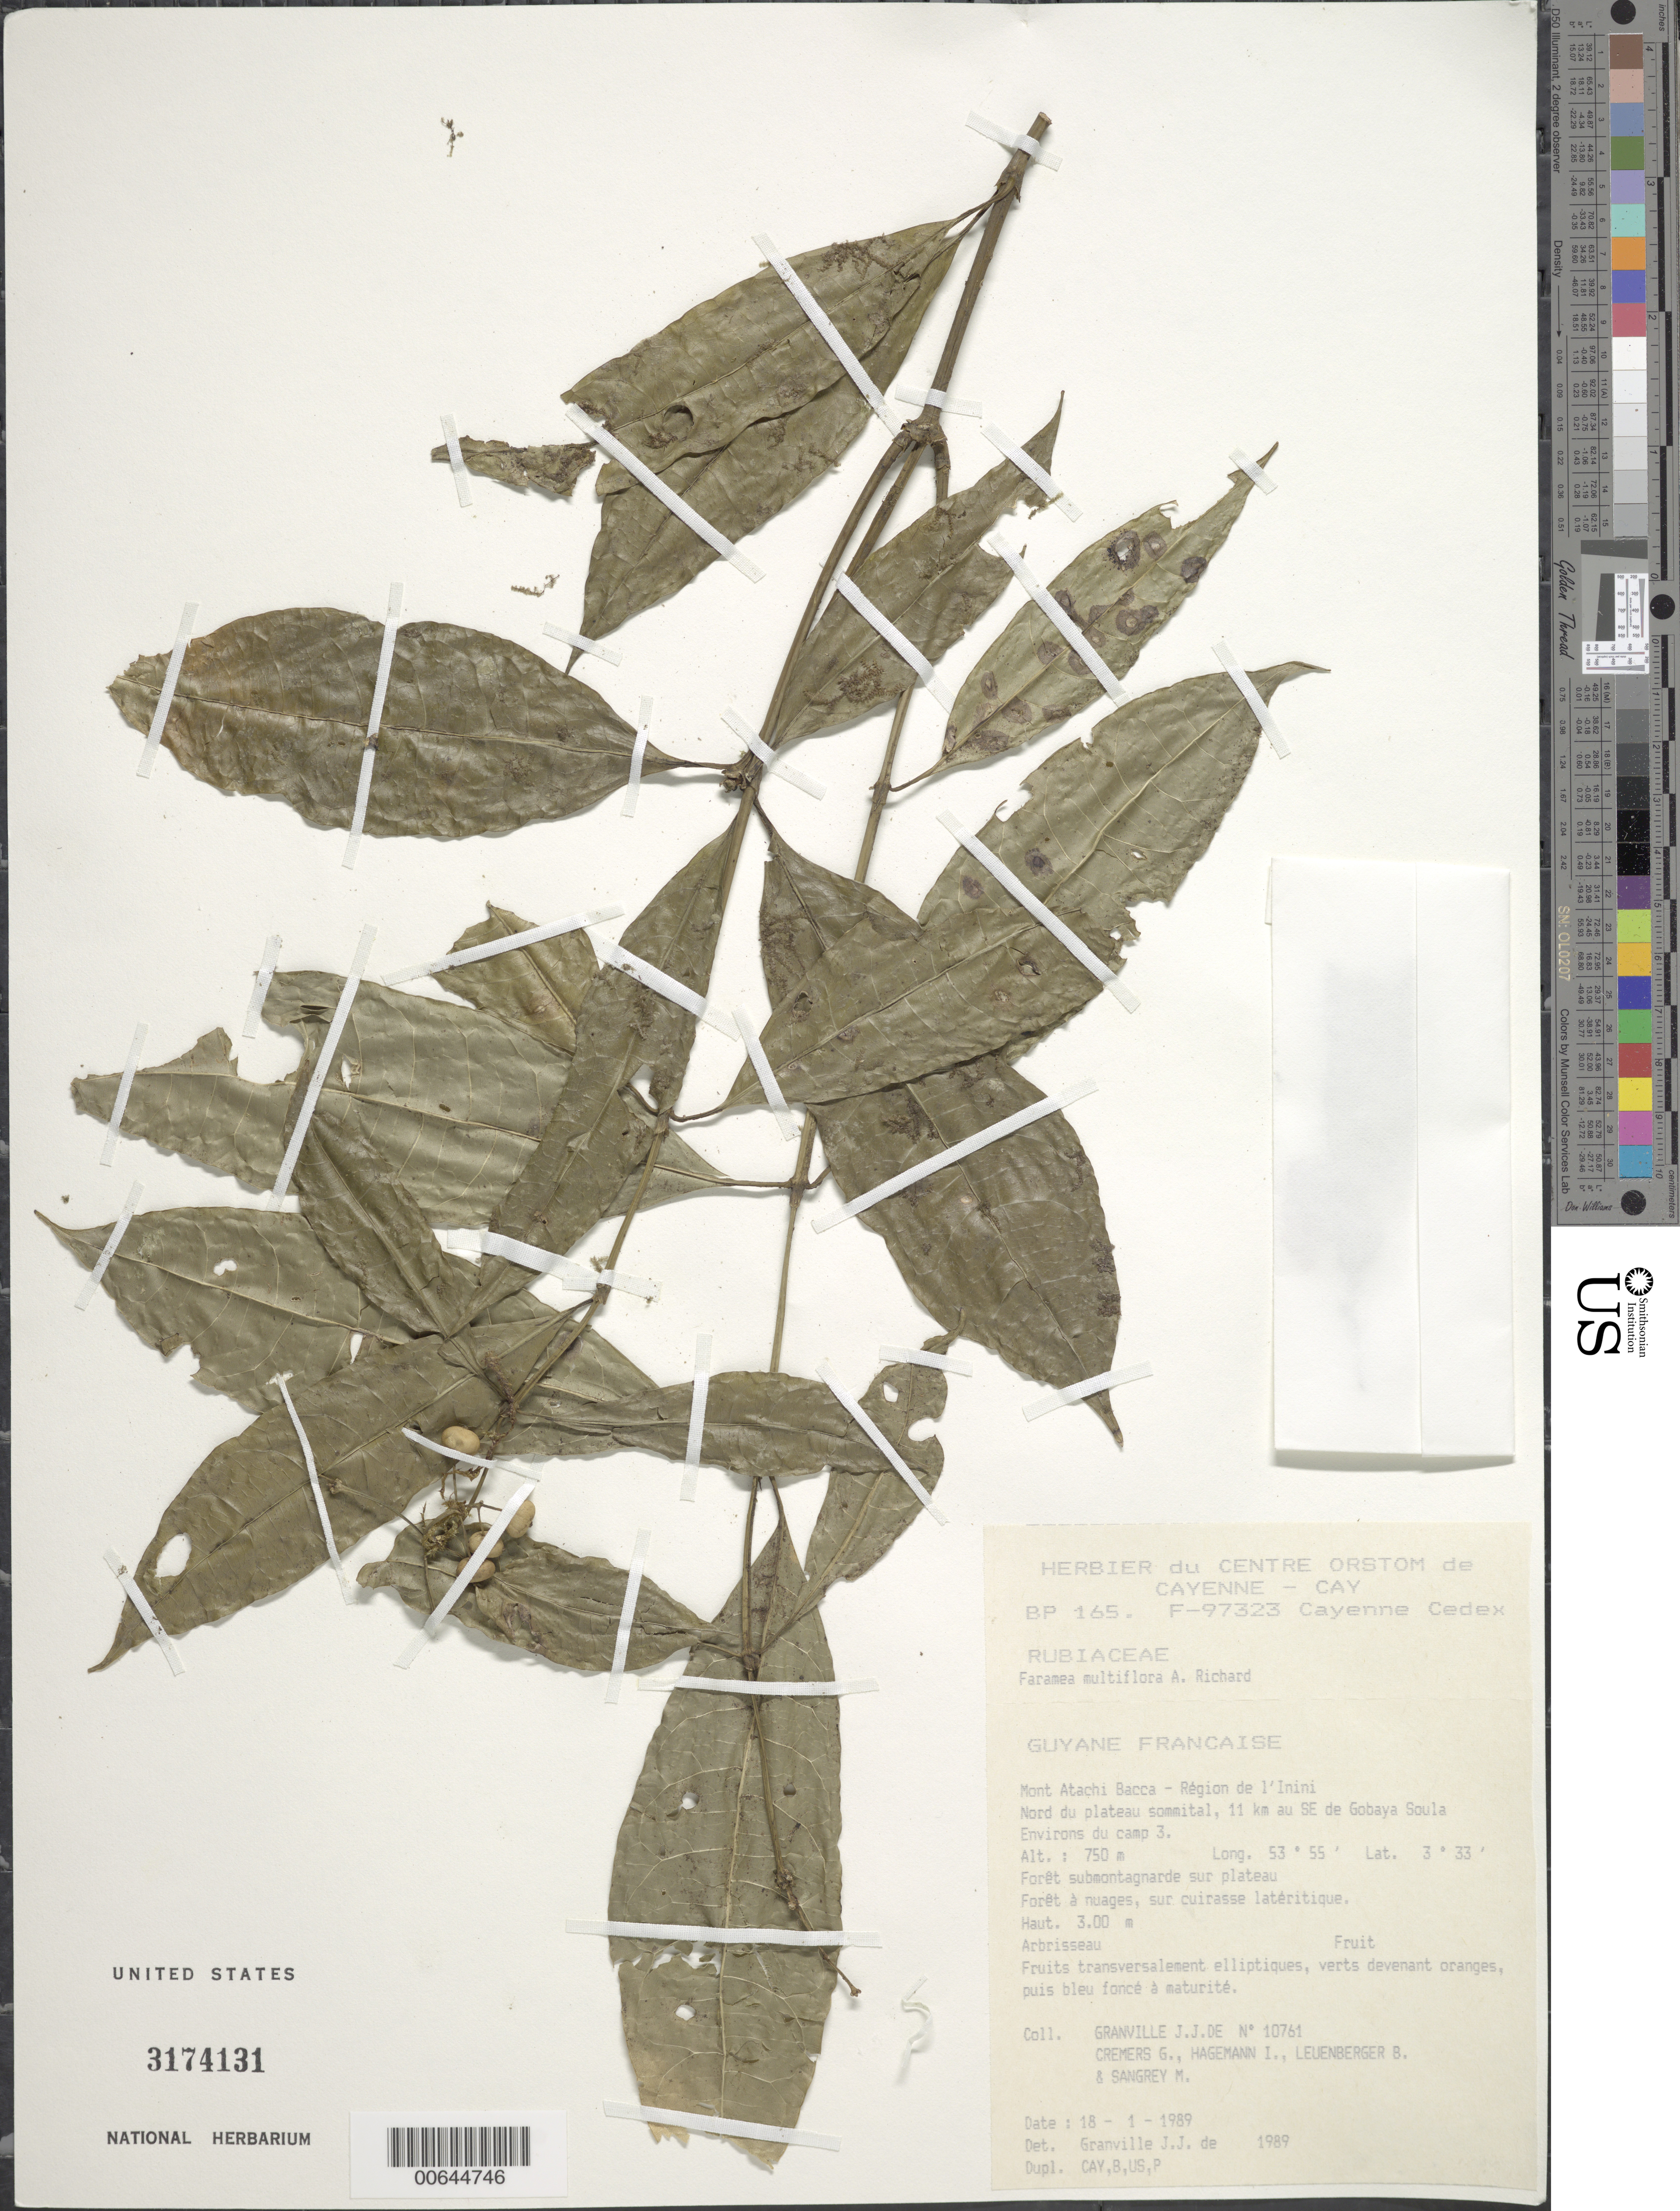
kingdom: Plantae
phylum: Tracheophyta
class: Magnoliopsida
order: Gentianales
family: Rubiaceae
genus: Faramea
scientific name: Faramea multiflora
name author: A. Rich. ex DC.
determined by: Granville, J. J. de, (CAY), Institut de Recherche pour le Developpement (IRD) (FRENCH GUIANA)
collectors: J.-J. de Granville, G. Cremers, J. Hagemann, B. E. Leuenberger & M. S. Sangrey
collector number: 10761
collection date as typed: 18-Jan-89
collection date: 1989-01-18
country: French Guiana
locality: Mont Atachi Bacca, région de l'Inini. Versant nord, 11 km au SE de Gobaya Soula. Environs du camp 3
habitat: Forêt submontagnarde sur plateau. Foret a nuages, sur cuirasse lateritique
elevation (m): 750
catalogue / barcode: US 3174131